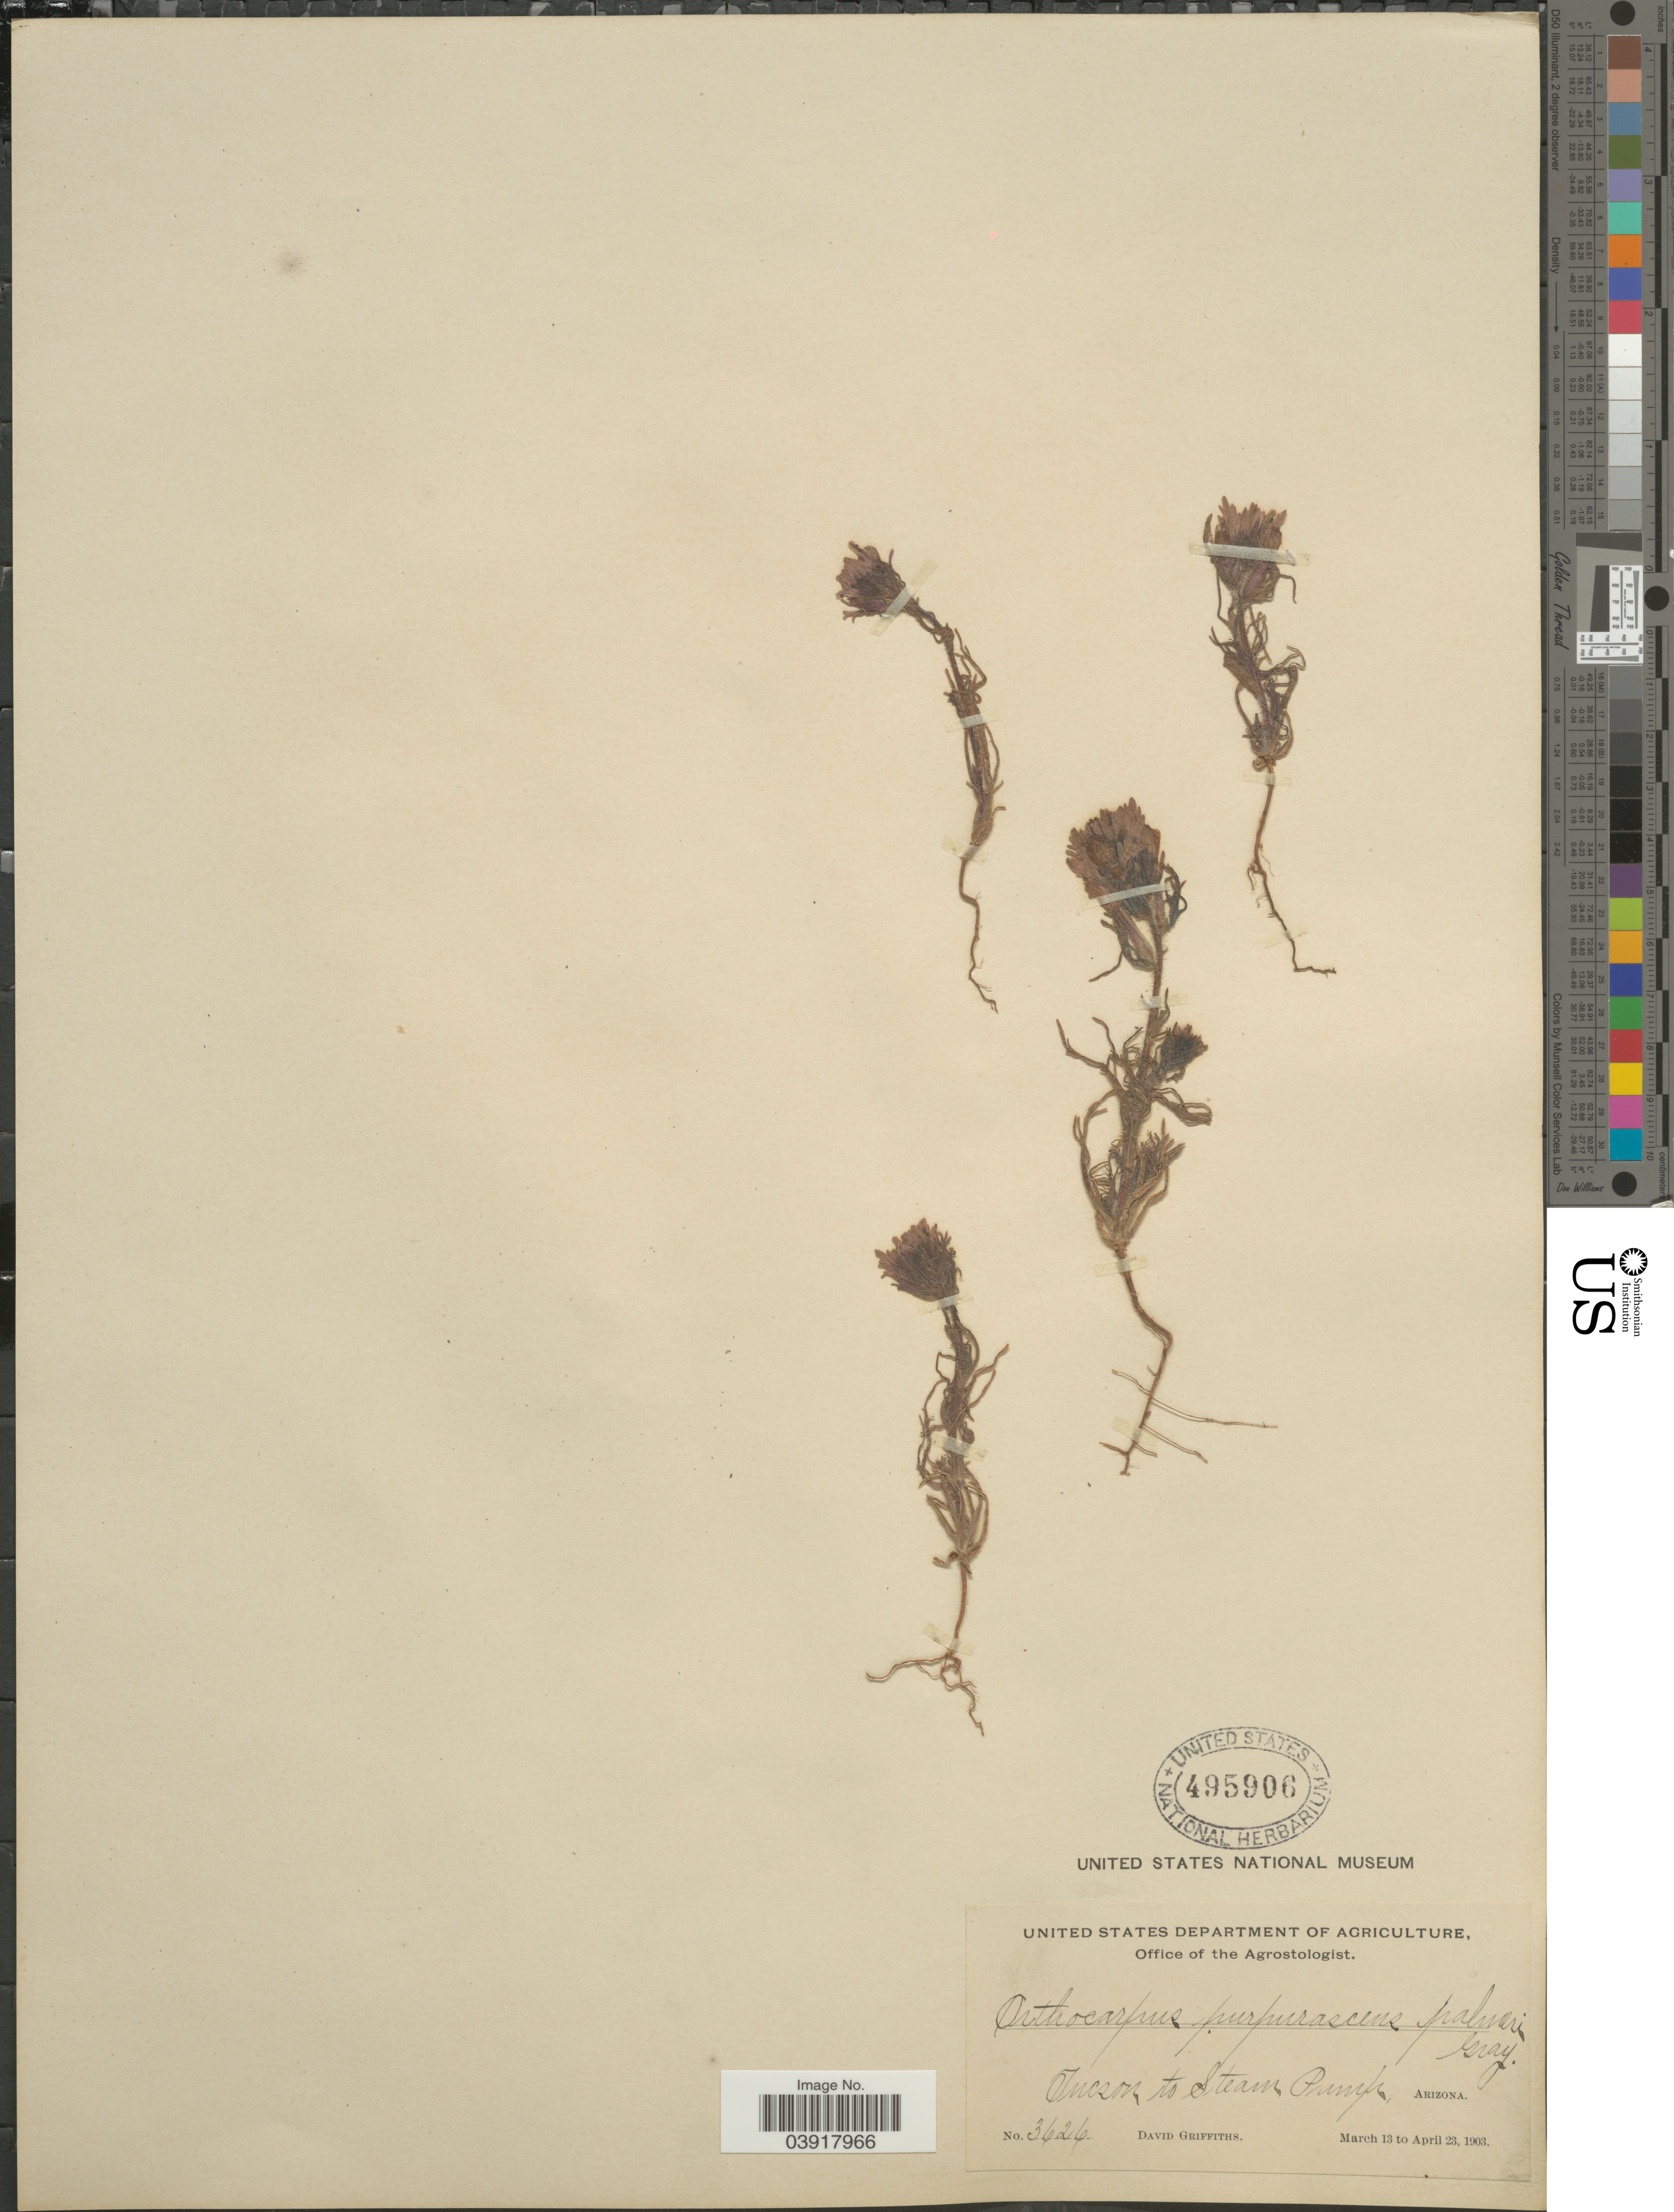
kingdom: Plantae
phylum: Tracheophyta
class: Magnoliopsida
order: Lamiales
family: Orobanchaceae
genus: Orthocarpus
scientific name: Orthocarpus purpurascens var. palmeri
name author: A. Gray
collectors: D. Griffiths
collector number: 3626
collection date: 1903-03-13/1903-04-23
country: United States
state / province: Arizona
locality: Tucson to Steam Pump.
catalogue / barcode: US 495906